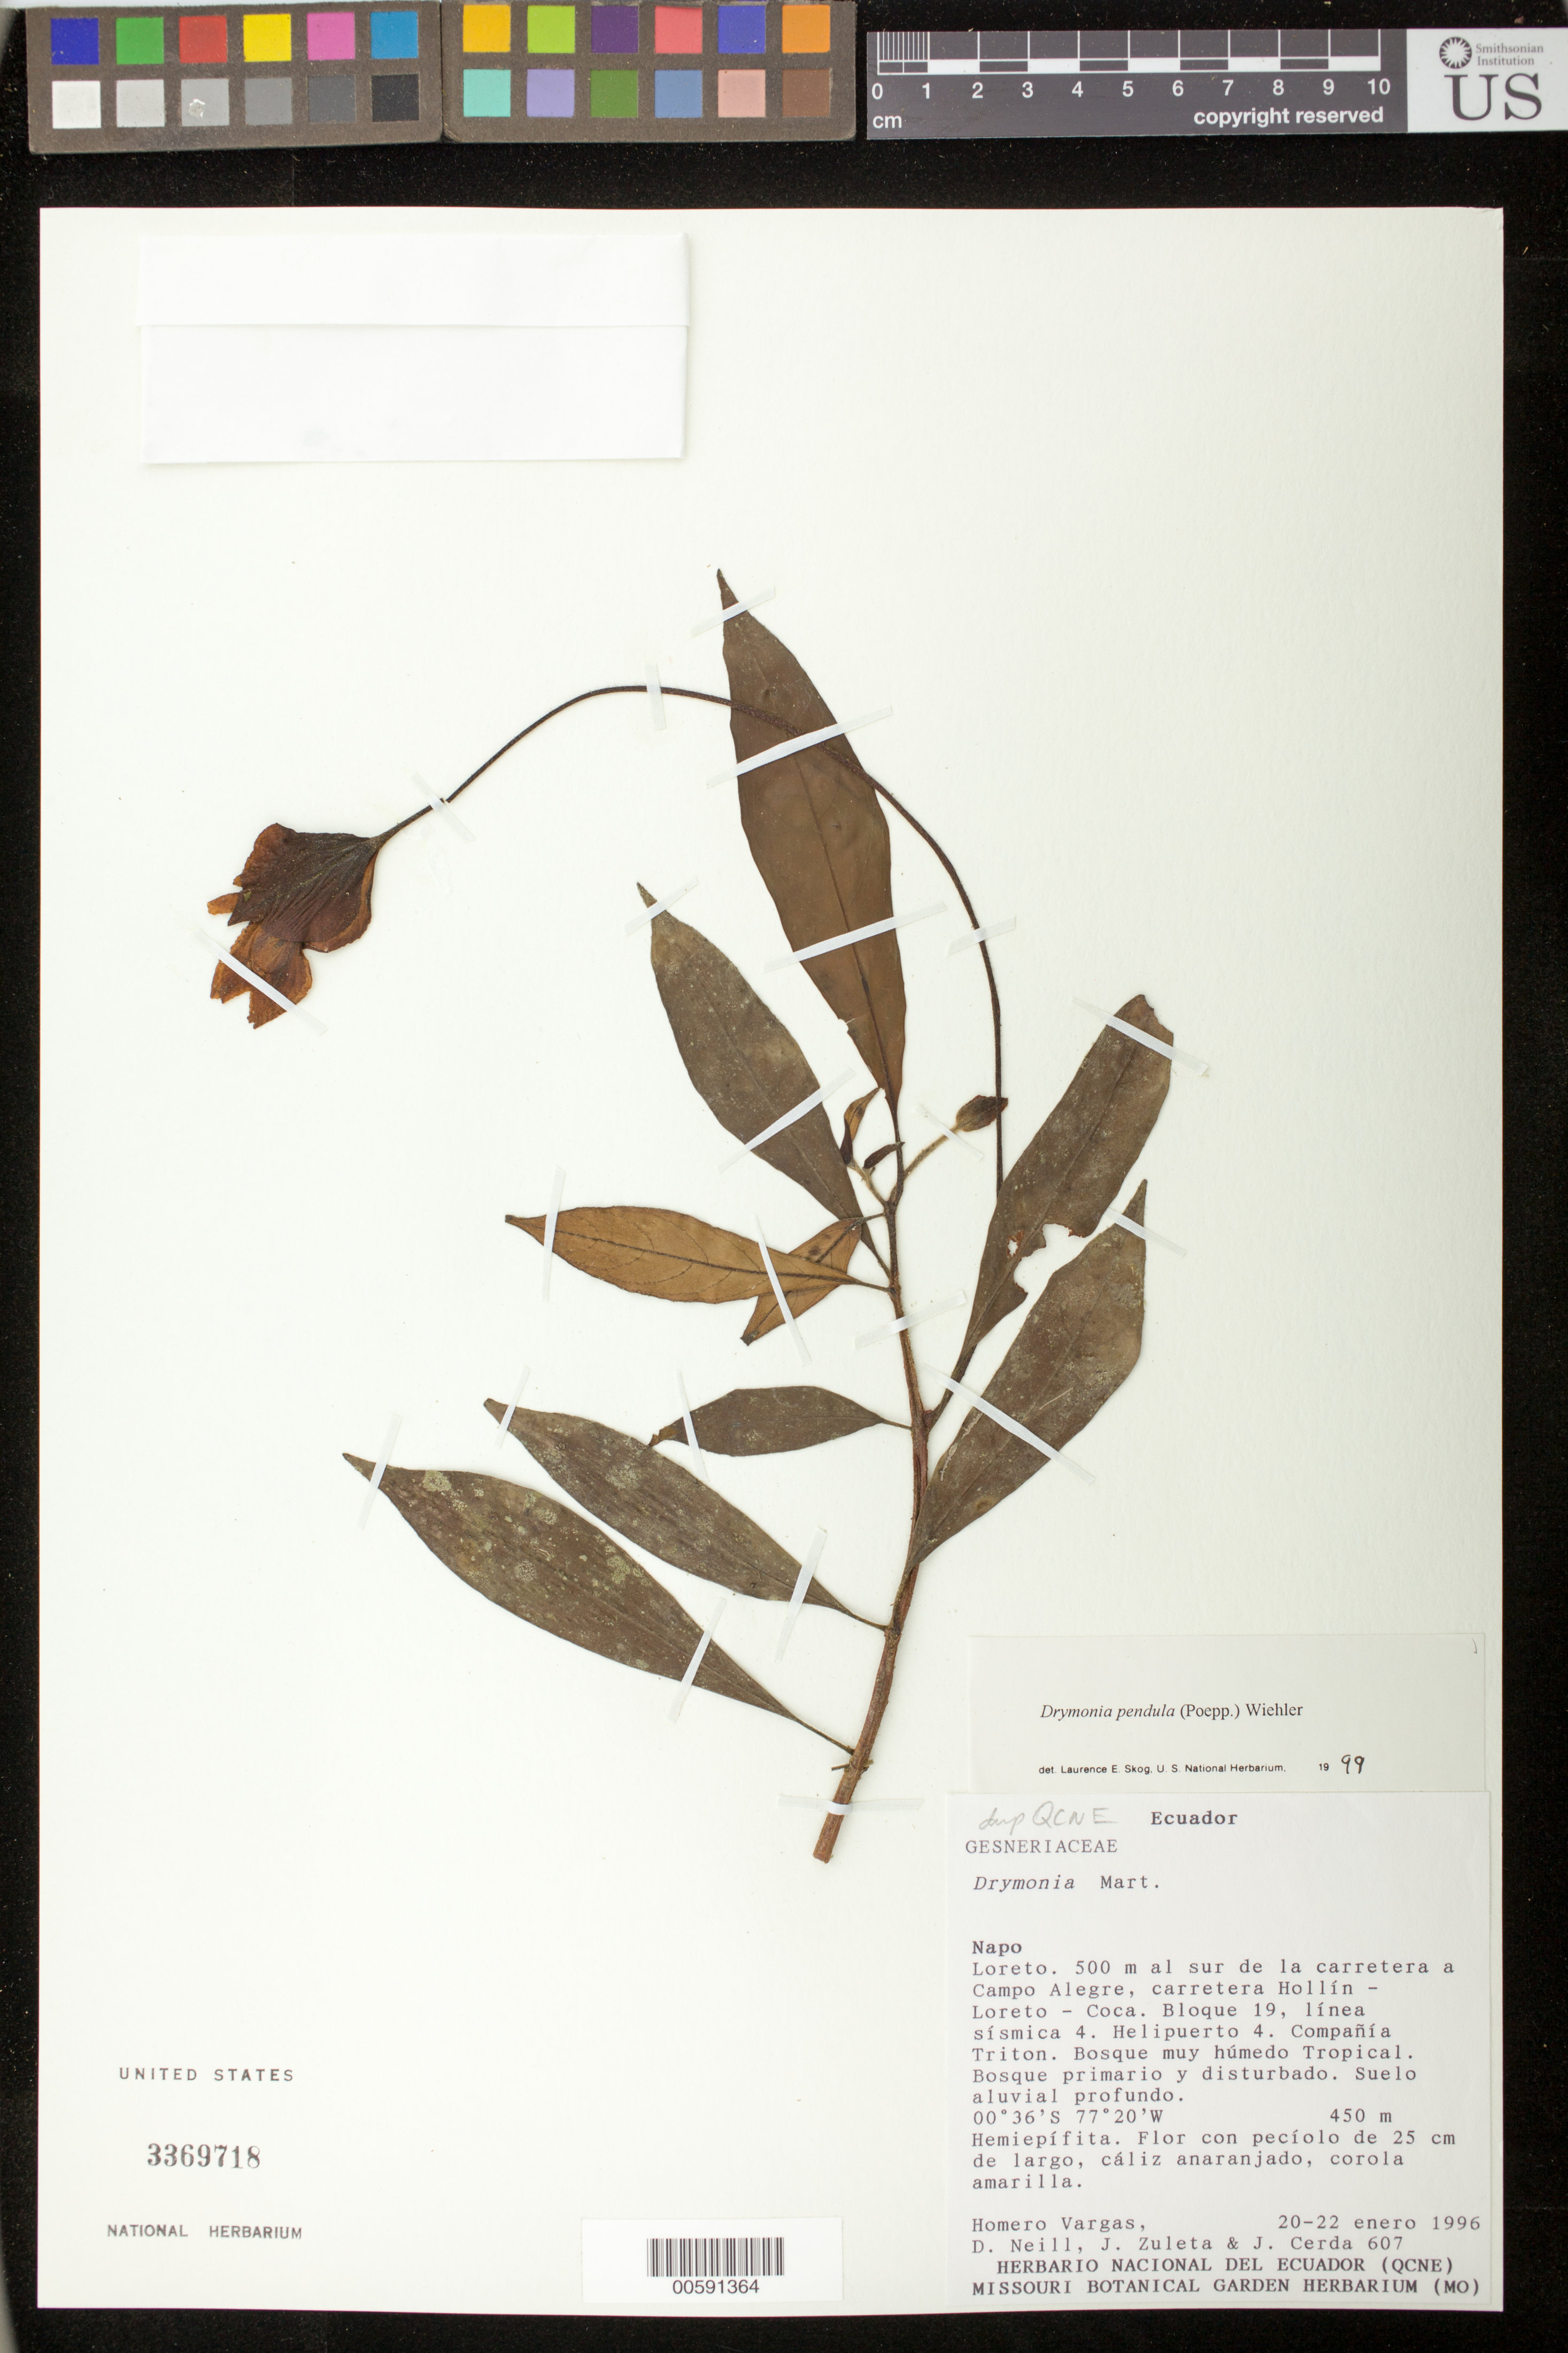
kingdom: Plantae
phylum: Tracheophyta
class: Magnoliopsida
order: Lamiales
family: Gesneriaceae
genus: Drymonia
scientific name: Drymonia pendula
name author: (Poepp.) Wiehler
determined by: Clark, J. L., (SEL), The Marie Selby Botanical Garden (UNITED STATES)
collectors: H. Vargas, D. A. Neill, J. Zuleta & J. Cerda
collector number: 607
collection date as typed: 20-22 Jan 1996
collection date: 1996-01-20/1996-01-22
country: Ecuador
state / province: Napo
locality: Loreto. 500 m al sur de la carretera a Campo Alegre, carretera Hollín - Loreto - Coca. Bloque 19, línea sísmica 4, helipuerto 4, Compañía Triton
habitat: Bosque muy húmedo tropical; bosque primario y disturbado; suelo profundo aluvial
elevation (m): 450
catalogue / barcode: US 3369718